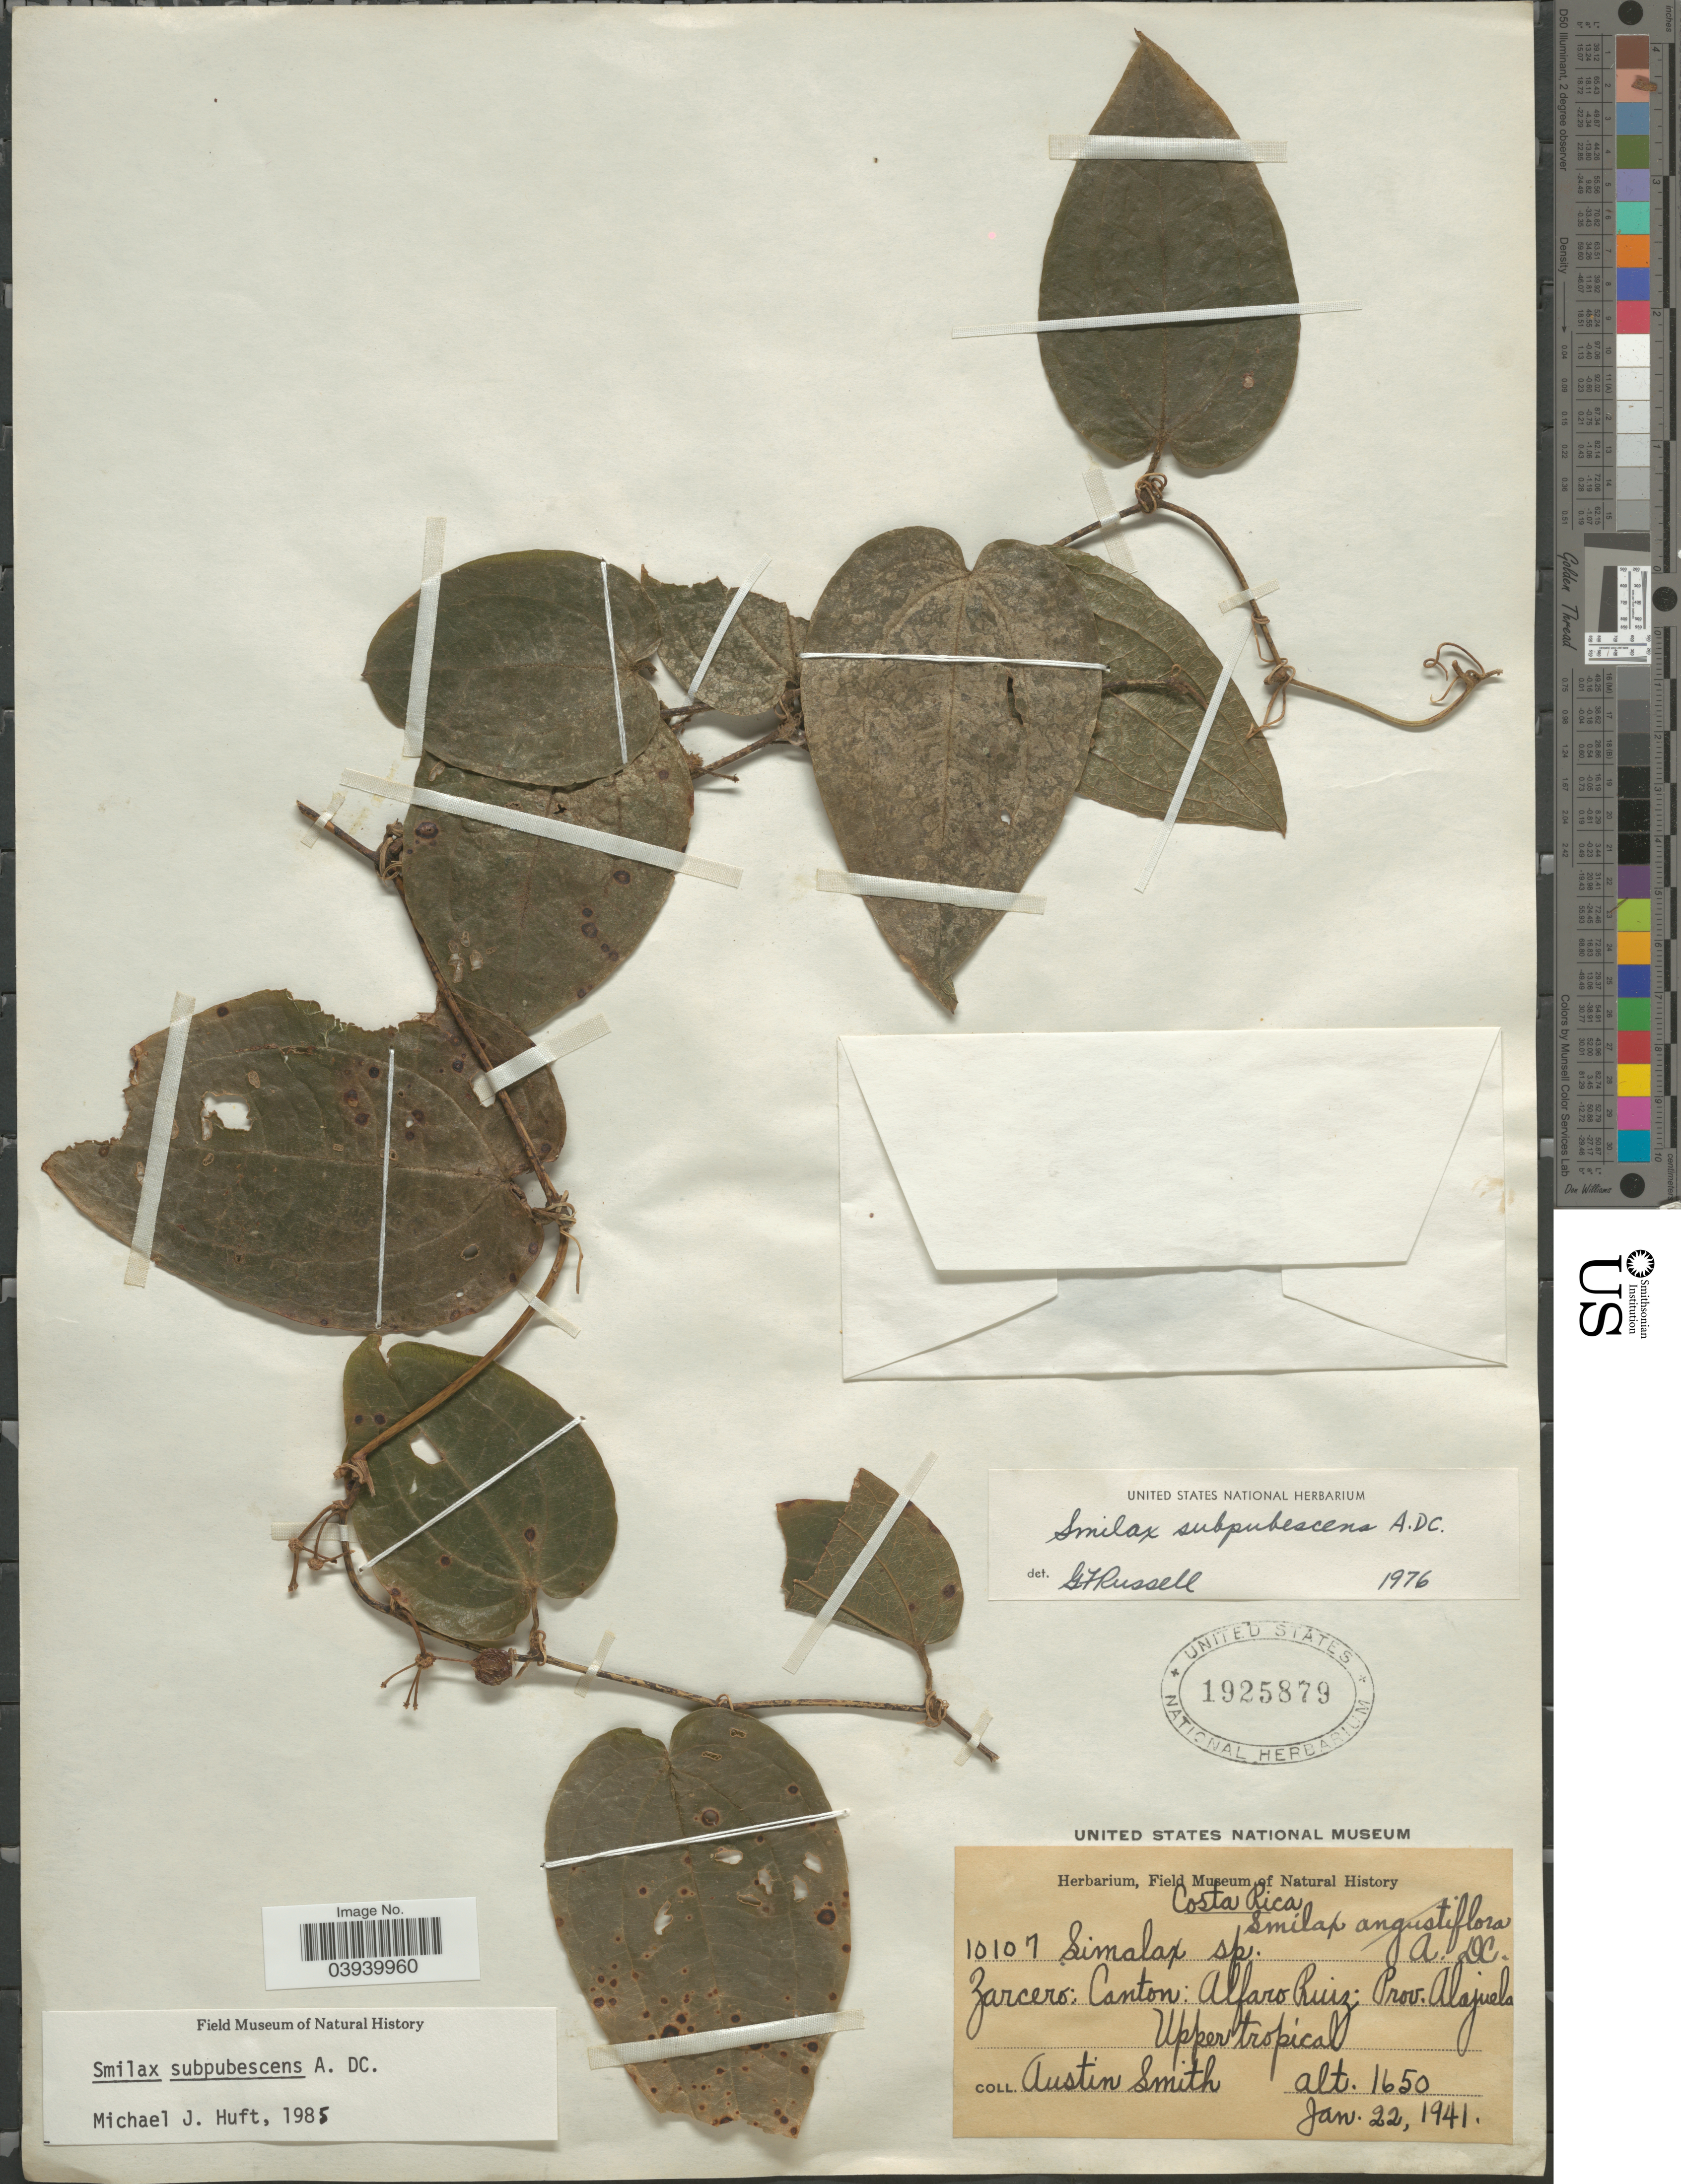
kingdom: Plantae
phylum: Tracheophyta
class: Liliopsida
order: Liliales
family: Smilacaceae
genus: Smilax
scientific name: Smilax subpubescens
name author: A. DC.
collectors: Aust P. Smith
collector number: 10107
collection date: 1941-01-22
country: Costa Rica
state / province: Alajuela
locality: Zarcero: Canton: Alfaro Ruiz. Upper tropical.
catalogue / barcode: US 1925879